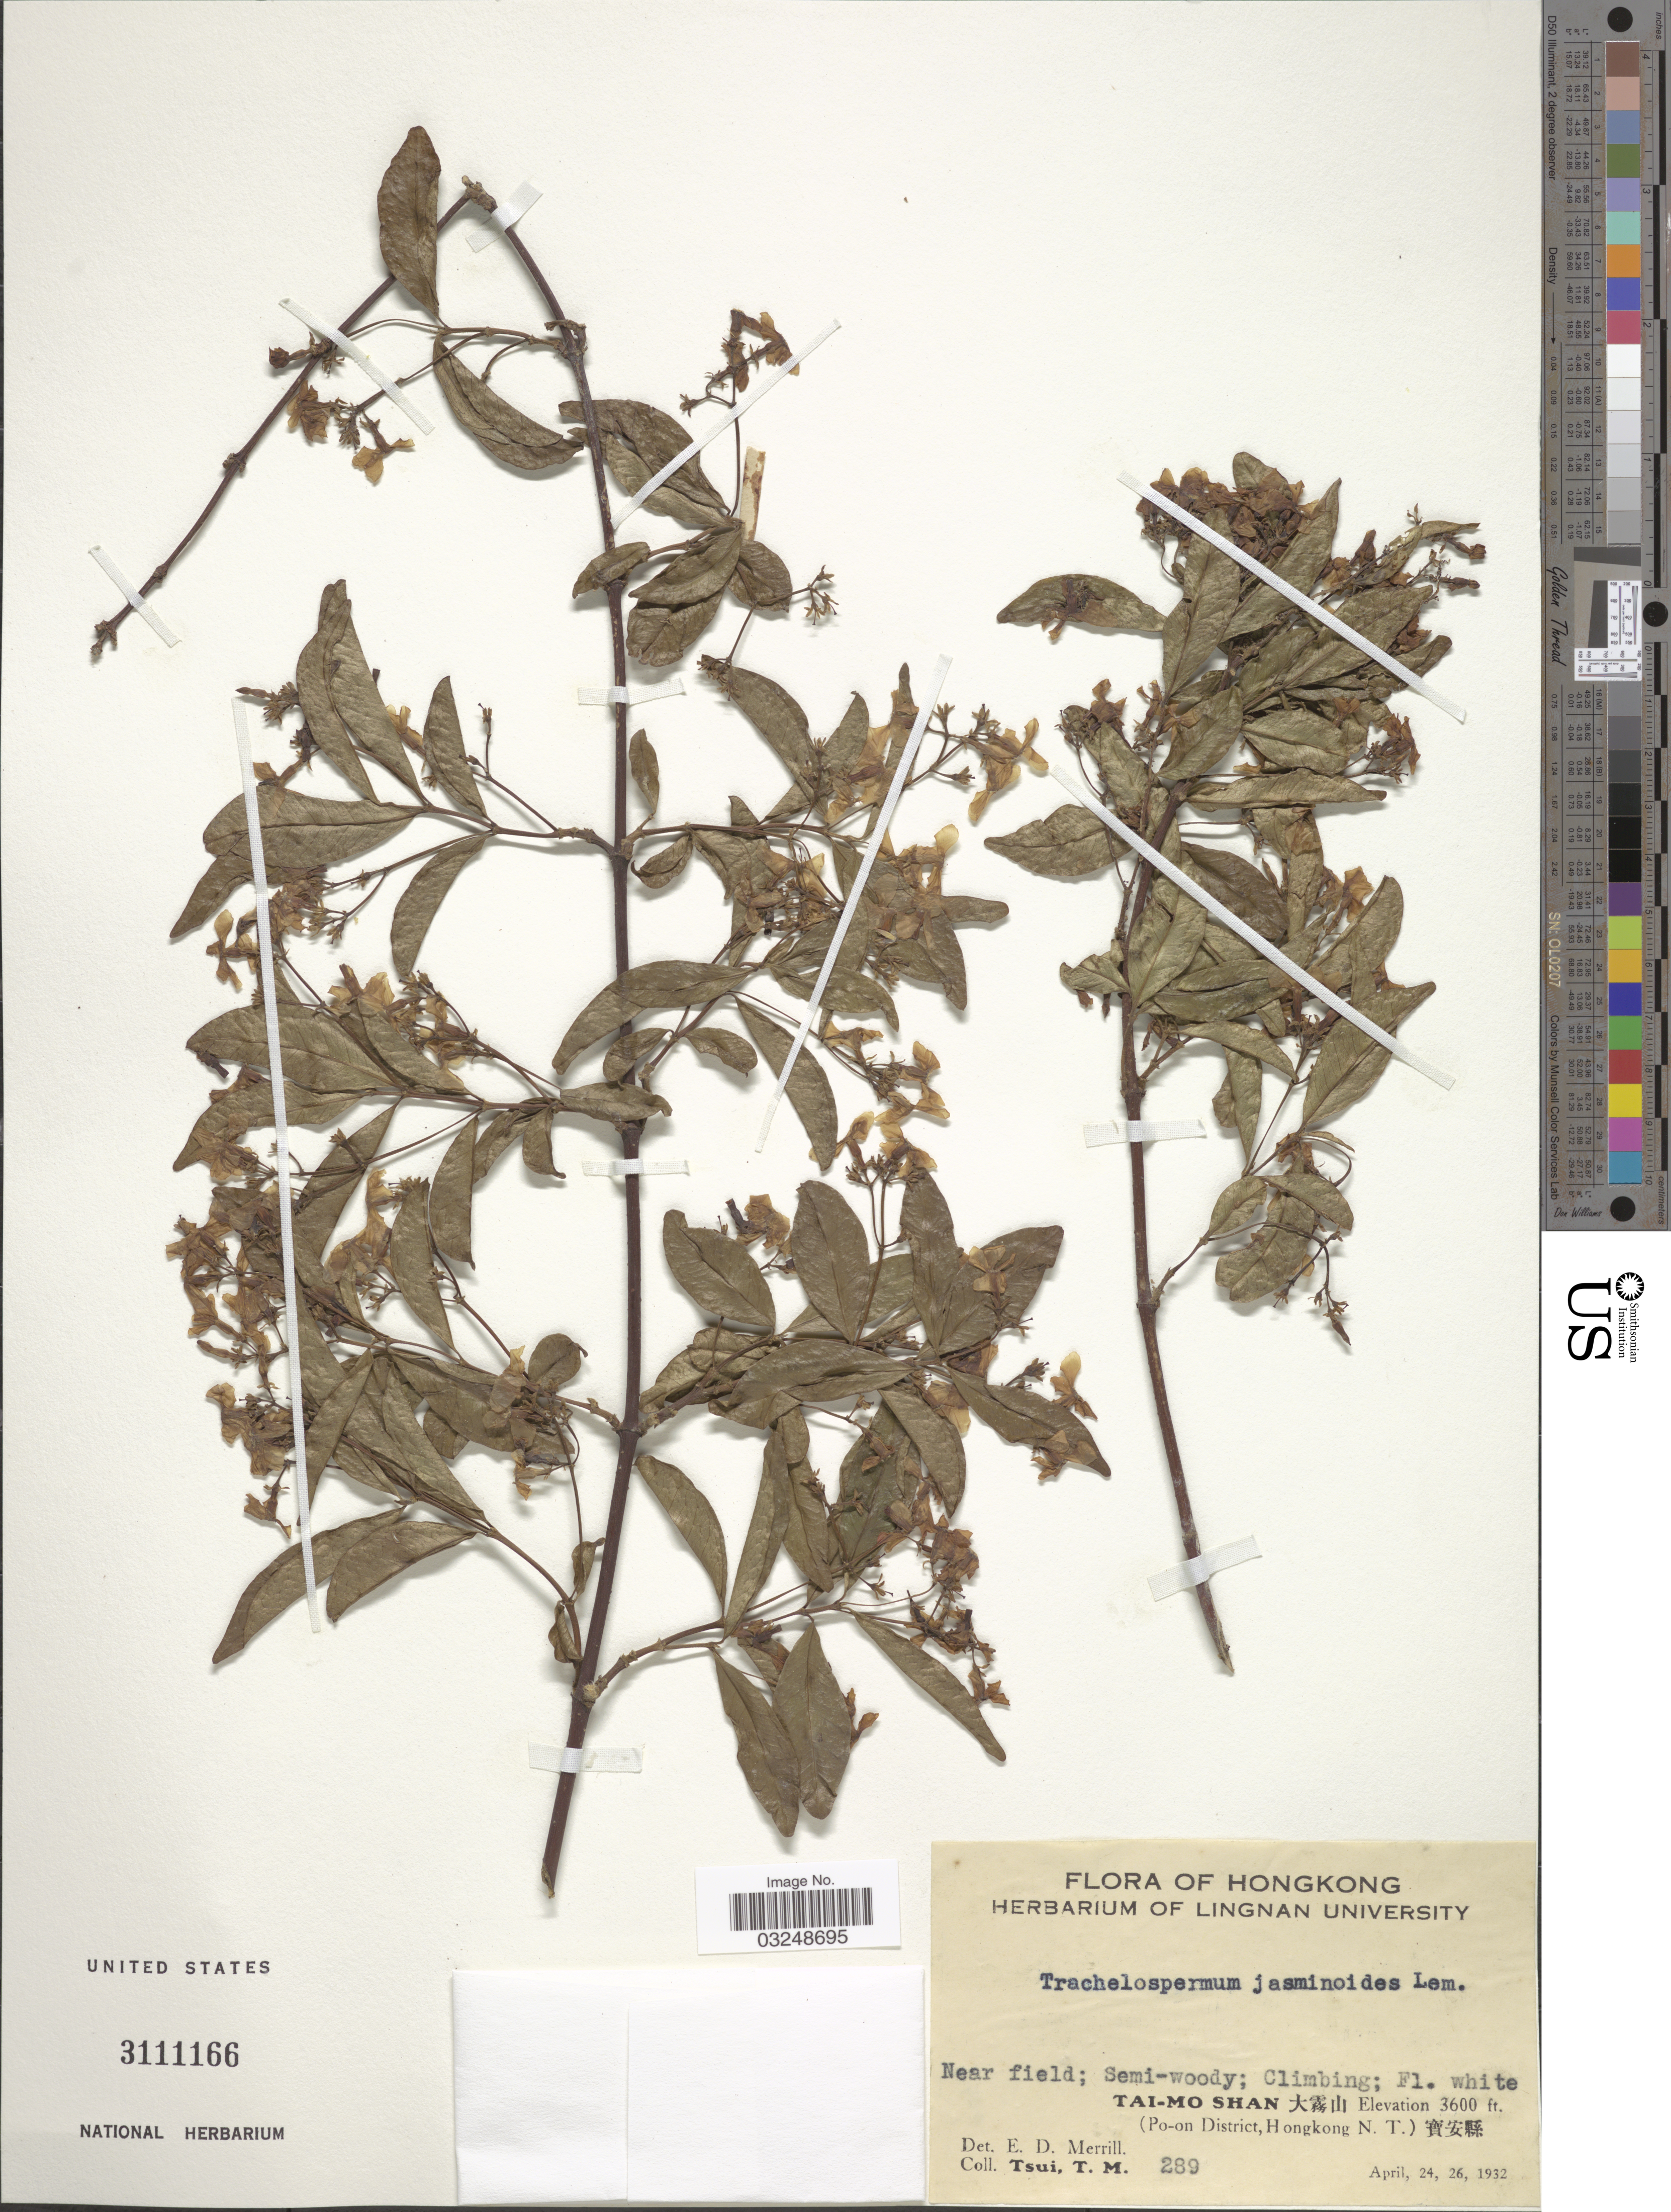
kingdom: Plantae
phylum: Tracheophyta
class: Magnoliopsida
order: Gentianales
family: Apocynaceae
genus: Trachelospermum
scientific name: Trachelospermum jasminoides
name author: (Lindl.) Lem.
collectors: T. Tsui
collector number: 289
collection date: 1932-04-24/1932-04-26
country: China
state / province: Hong Kong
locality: Near field, Tai-Mo Shan X, (Po-on District, Hongkong N.T.) X.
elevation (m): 1097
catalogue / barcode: US 3111166